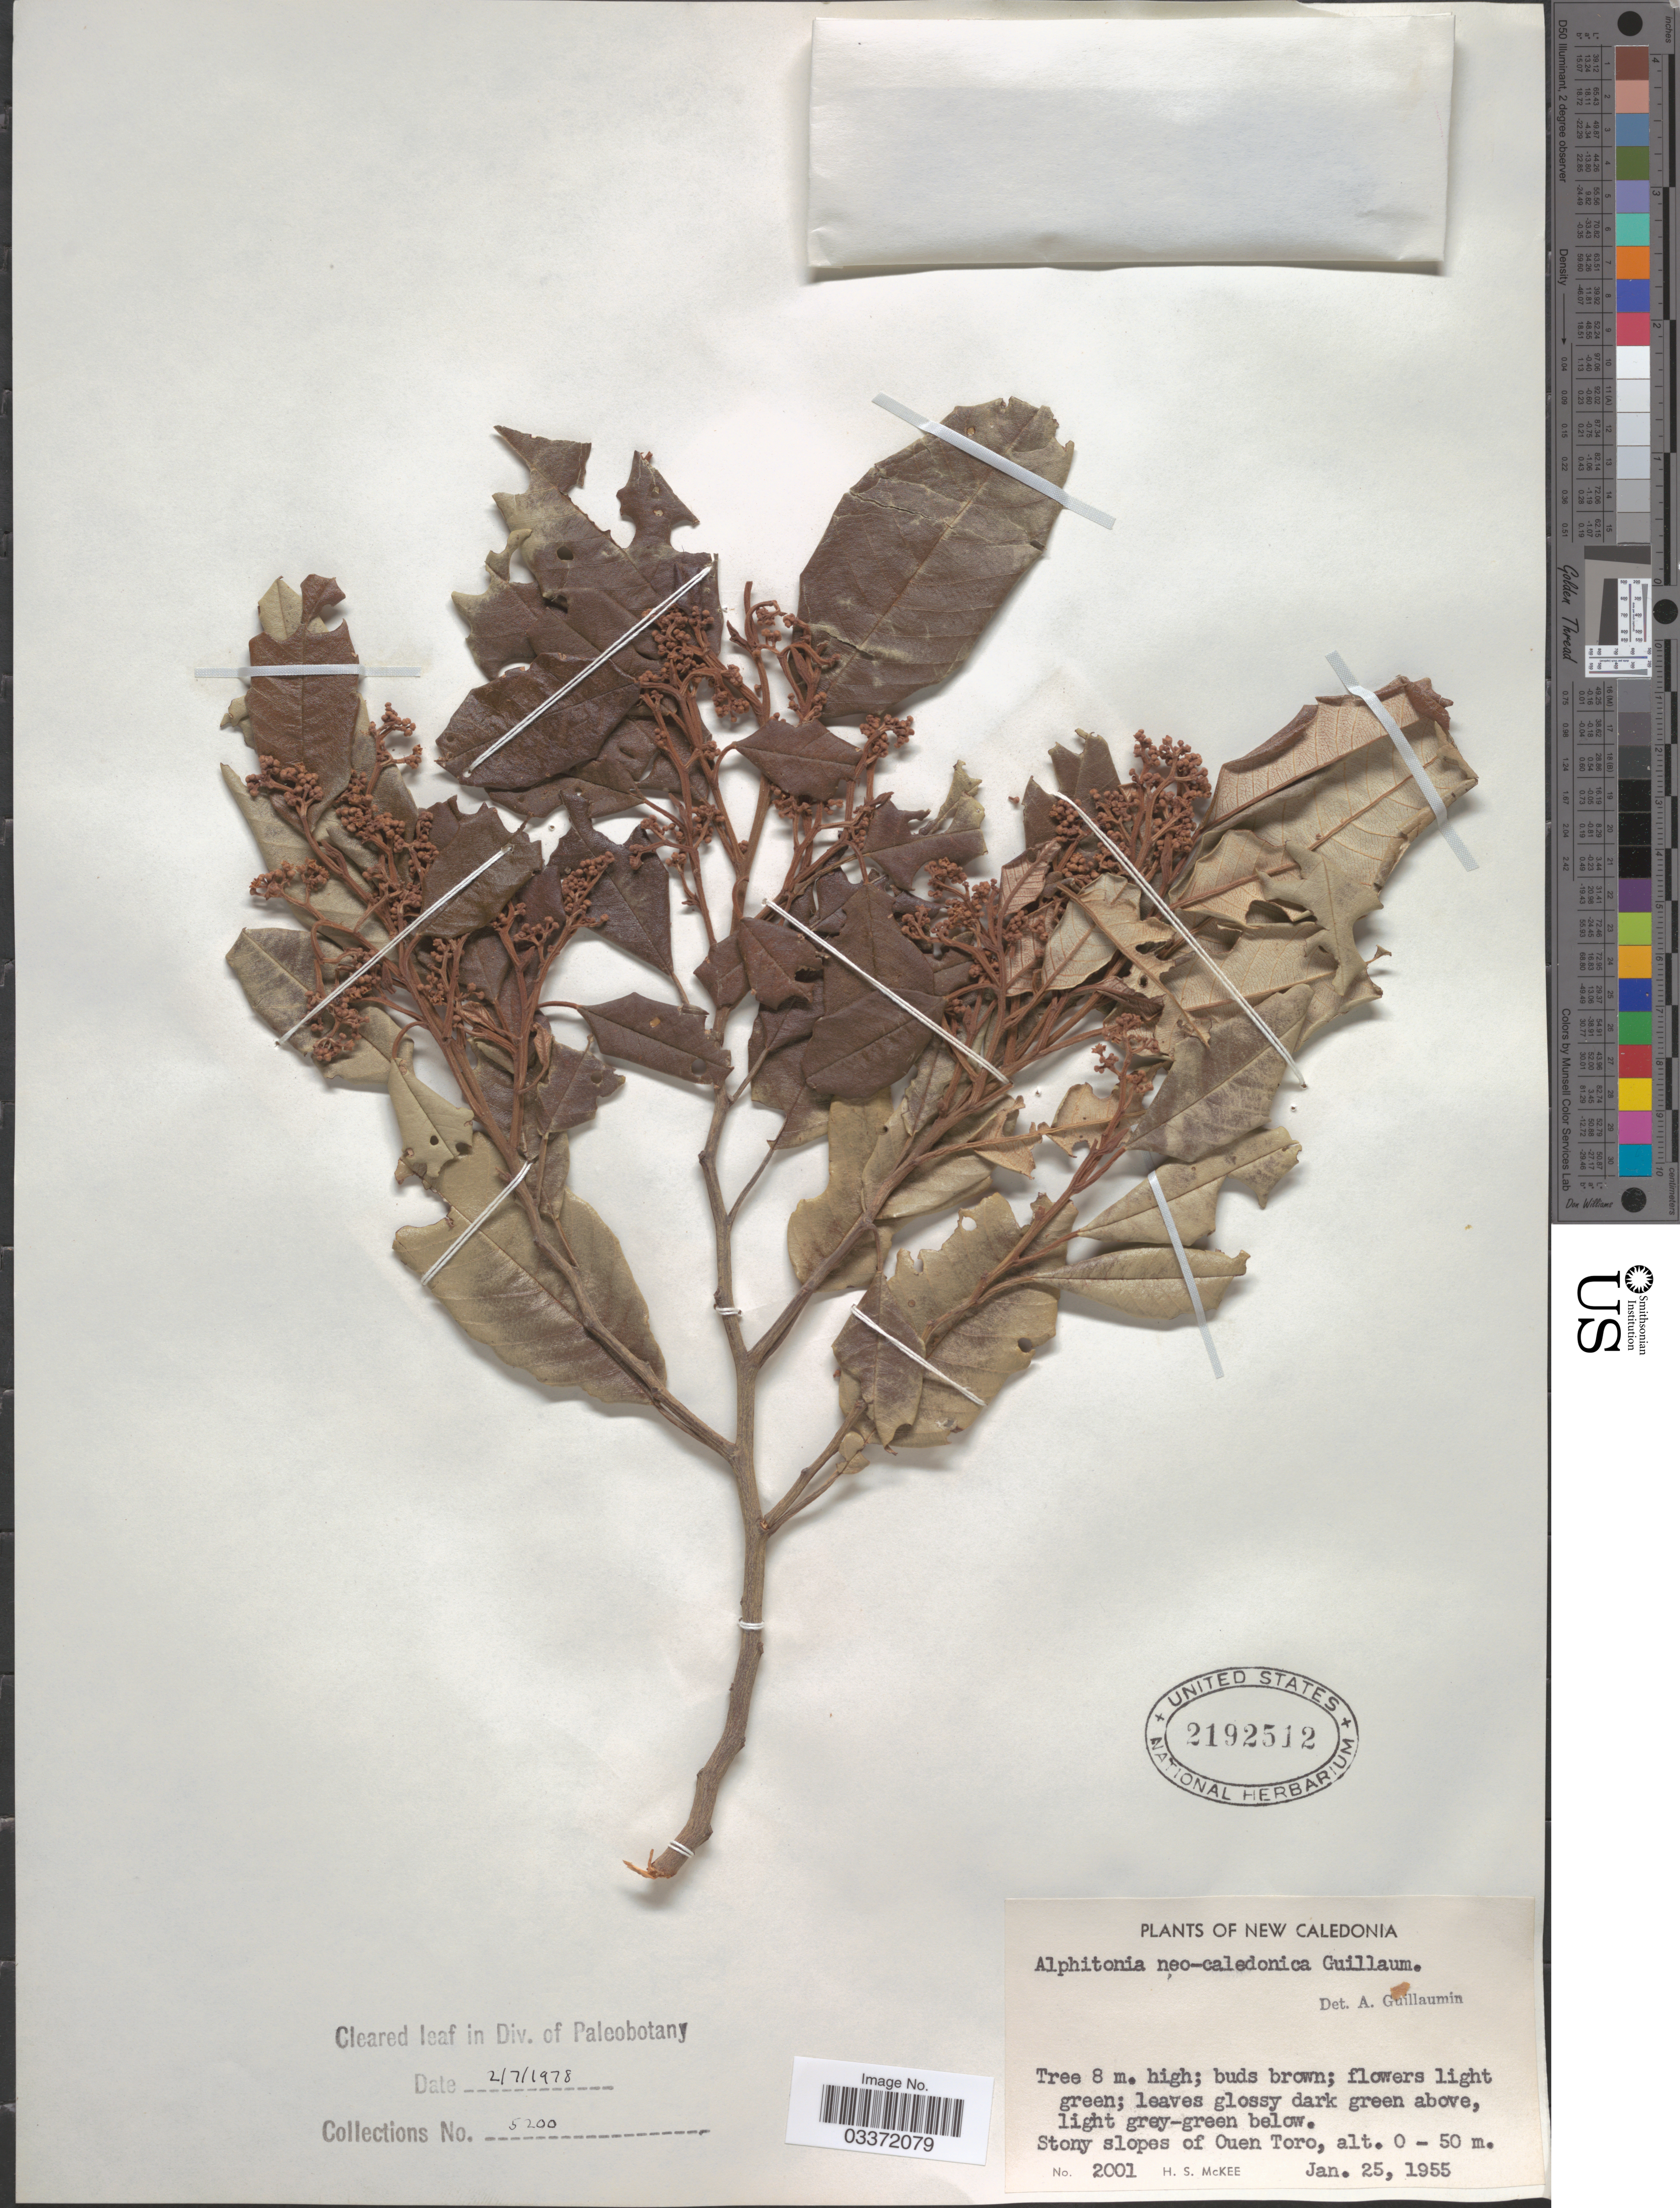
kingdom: Plantae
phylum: Tracheophyta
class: Magnoliopsida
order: Rosales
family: Rhamnaceae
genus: Alphitonia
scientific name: Alphitonia neocaledonica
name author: (Schltr.) Guillaumin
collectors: H. S. McKee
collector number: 2001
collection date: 1955-01-25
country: New Caledonia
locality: Stony slopes of Ouen Toro.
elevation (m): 0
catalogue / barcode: US 2192512